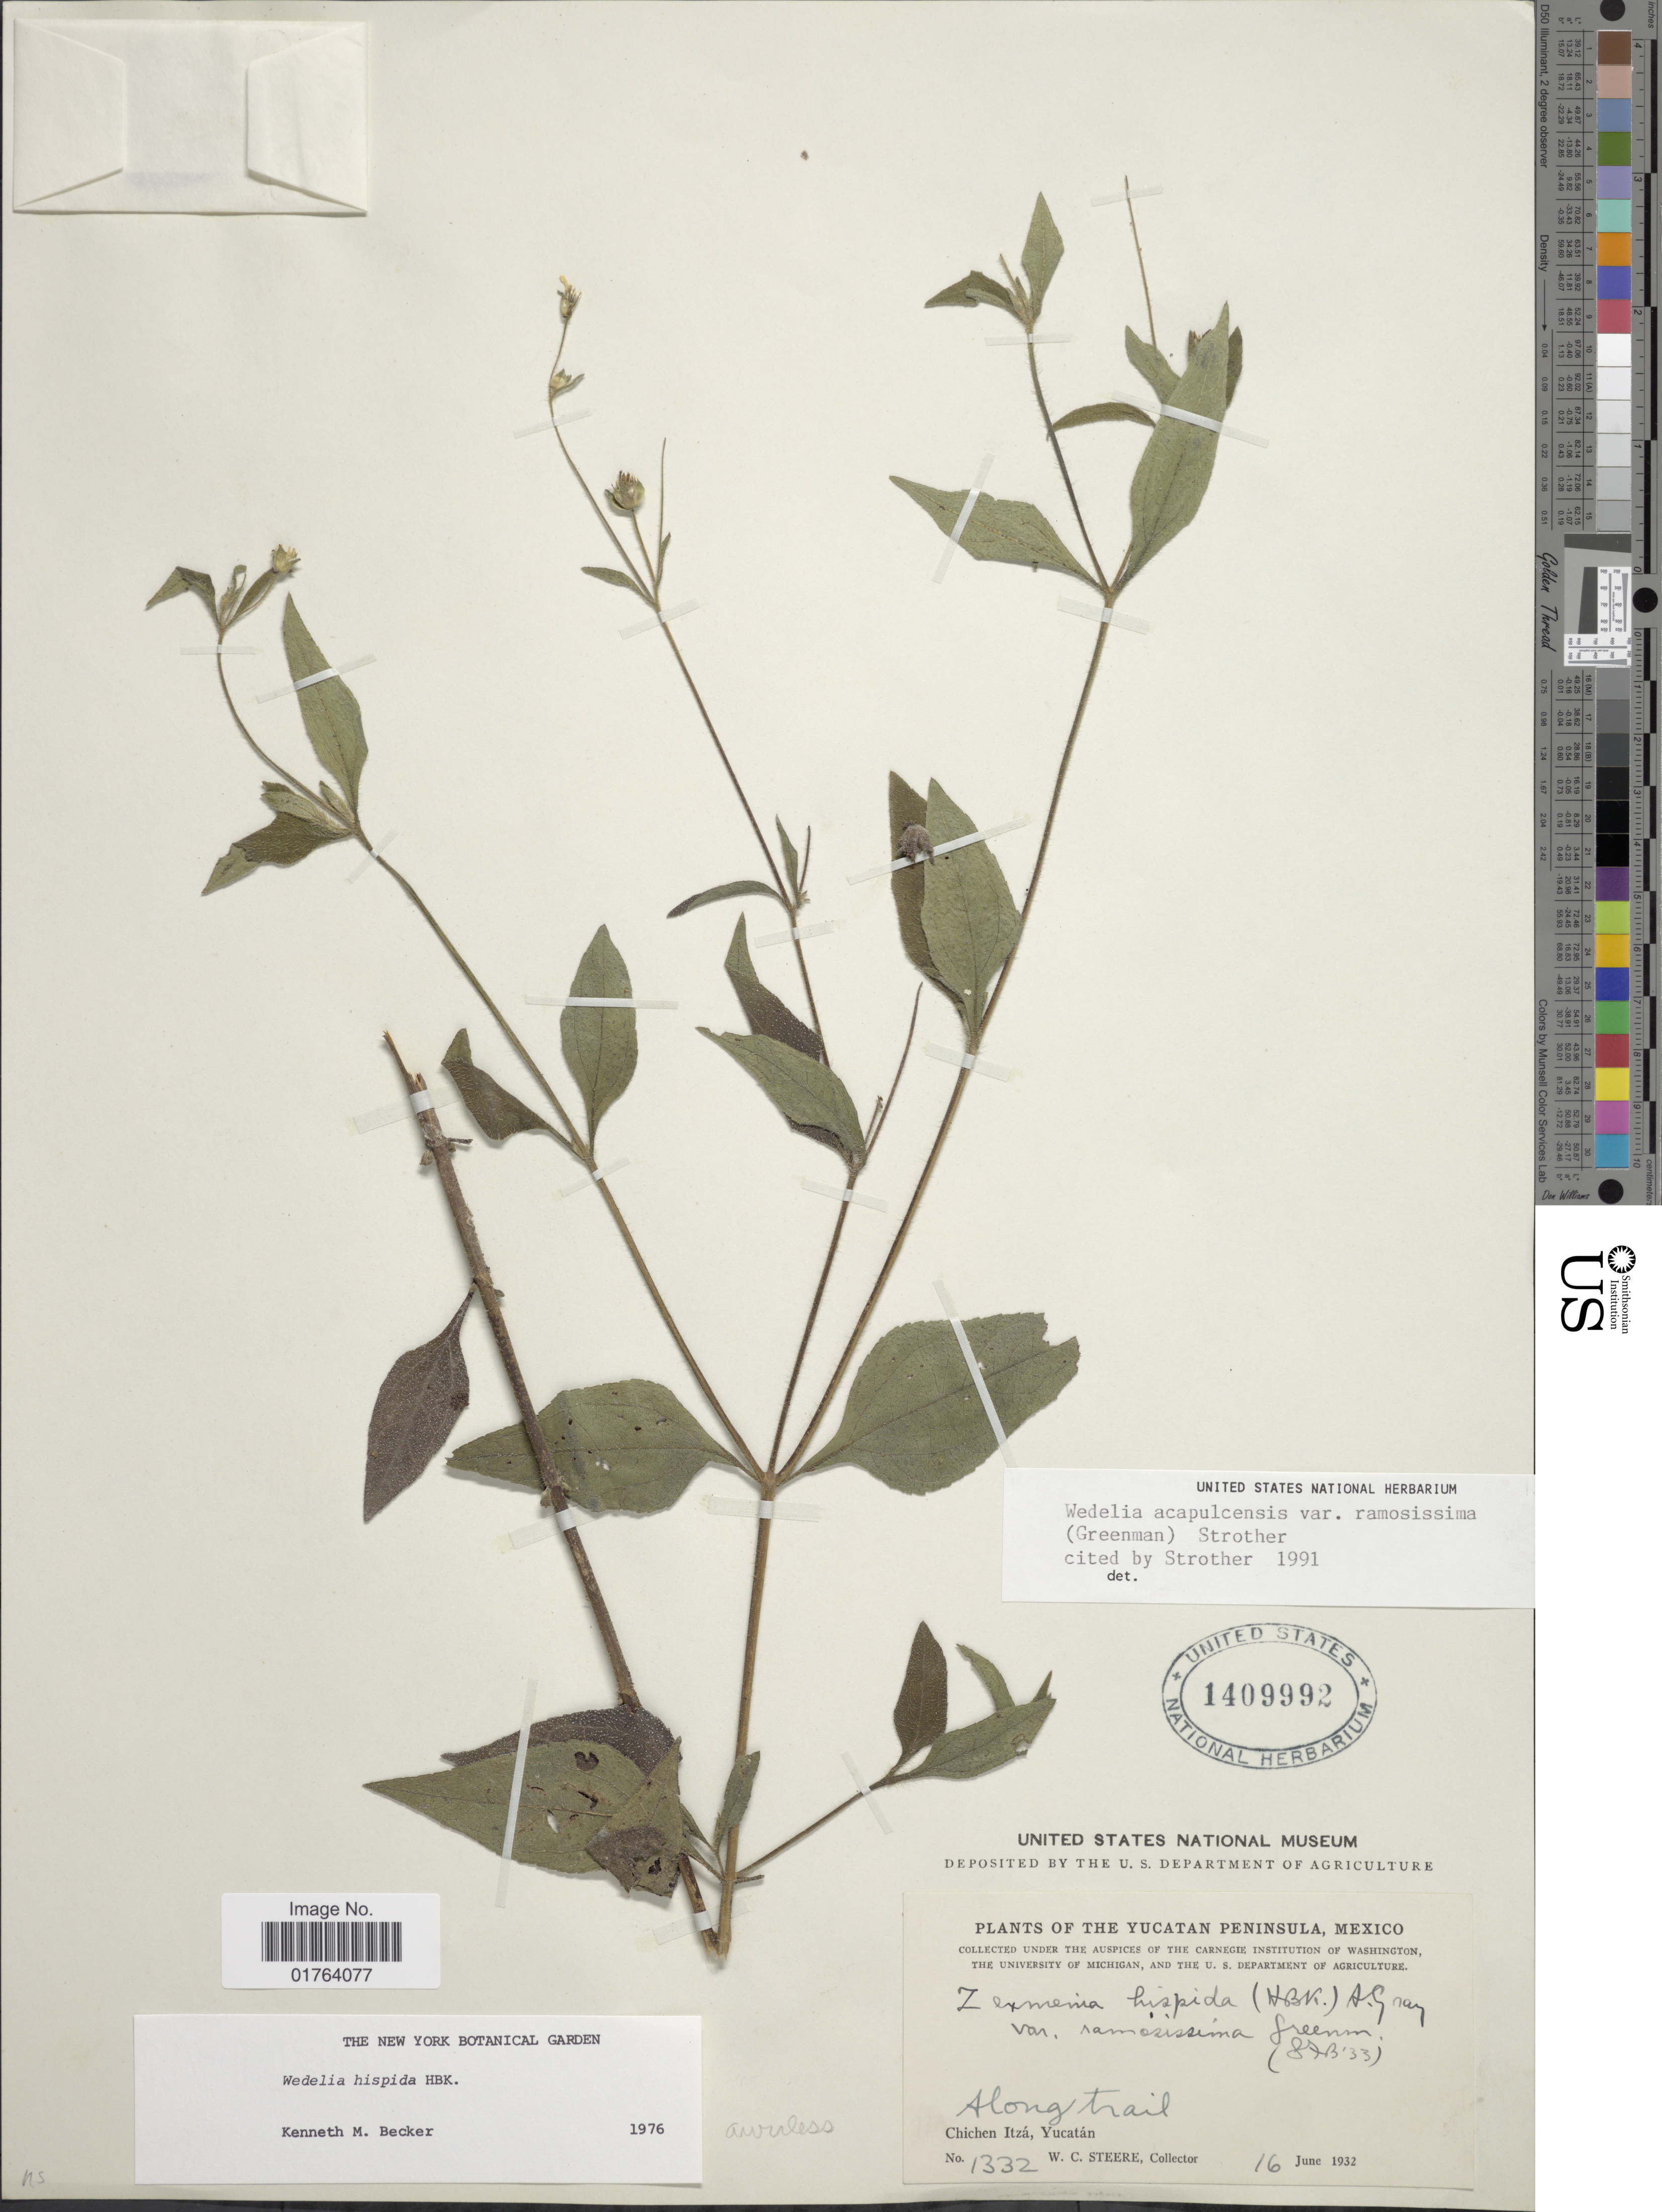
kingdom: Plantae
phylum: Tracheophyta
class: Magnoliopsida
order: Asterales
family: Asteraceae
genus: Wedelia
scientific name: Wedelia acapulcensis var. ramosissima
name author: (Greenm.) Strother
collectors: W. C. Steere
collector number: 1332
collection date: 1932-06-16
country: Mexico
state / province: Yucatán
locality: Along trail, Chichen Itza, Yucatan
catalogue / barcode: US 1409992